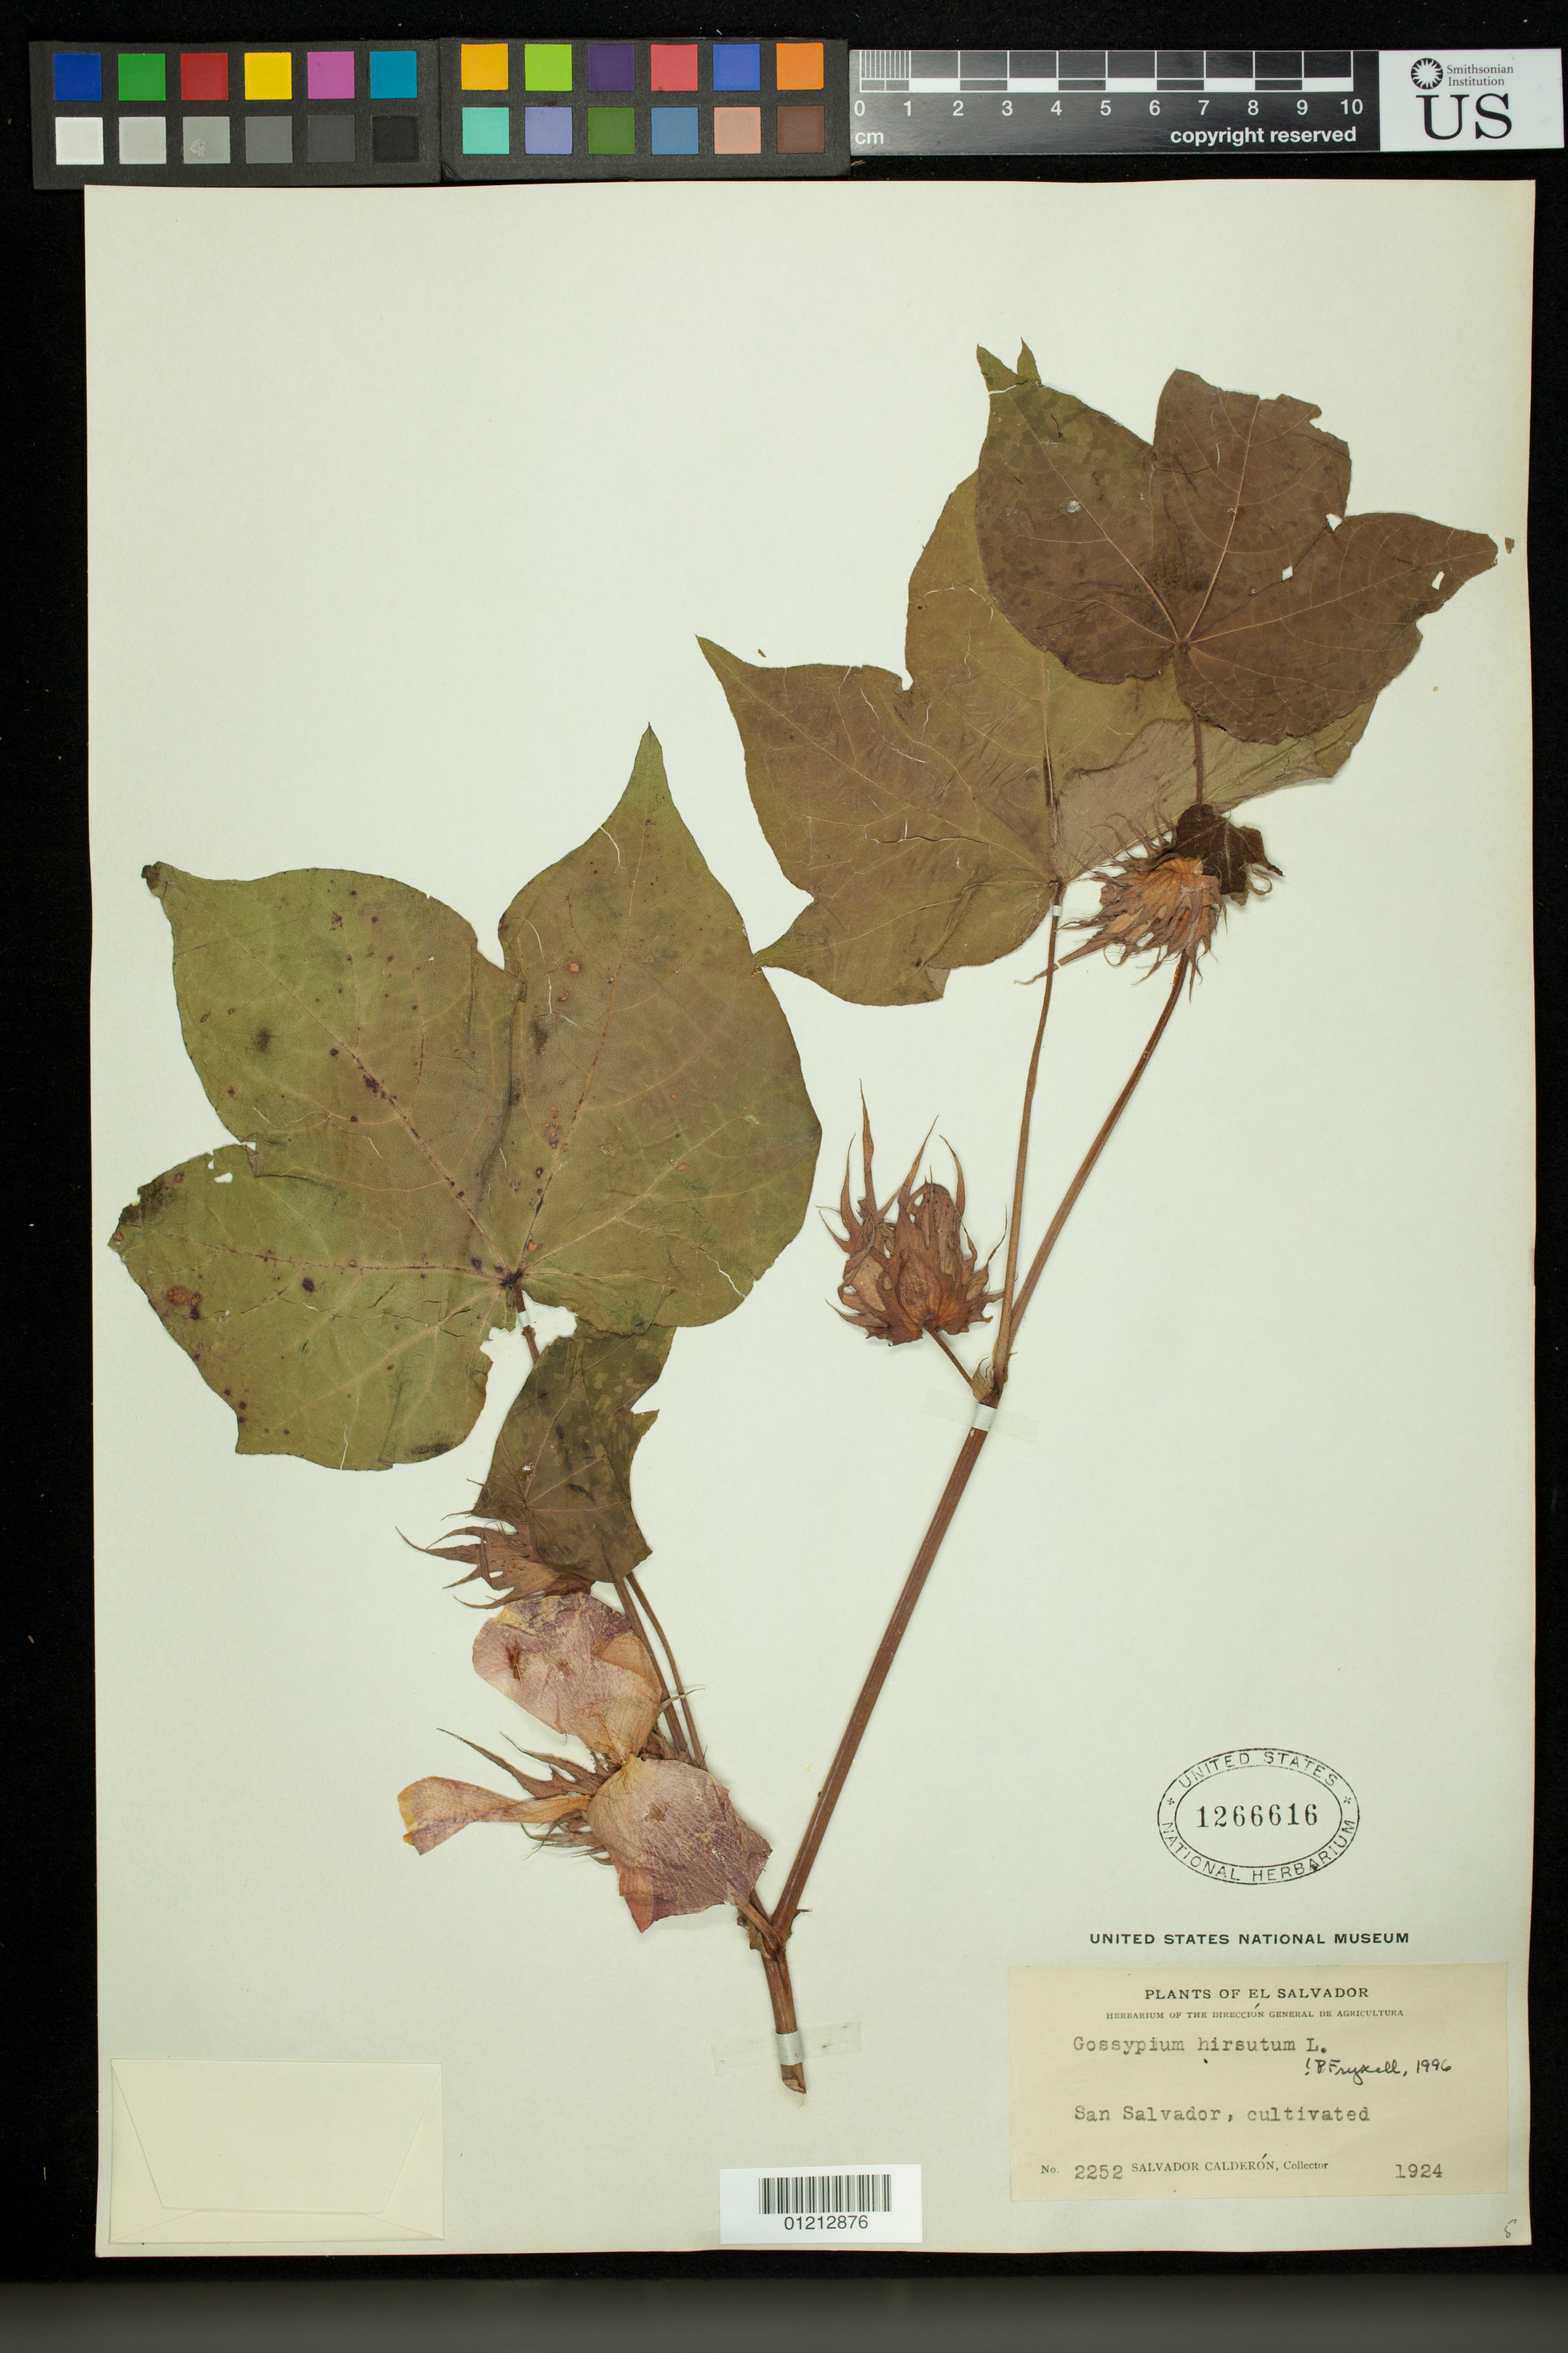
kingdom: Plantae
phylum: Tracheophyta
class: Magnoliopsida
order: Malvales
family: Malvaceae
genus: Gossypium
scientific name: Gossypium hirsutum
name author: L.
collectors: S. Calderón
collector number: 2252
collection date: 1924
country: El Salvador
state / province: San Salvador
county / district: San Salvador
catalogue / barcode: US 1266616